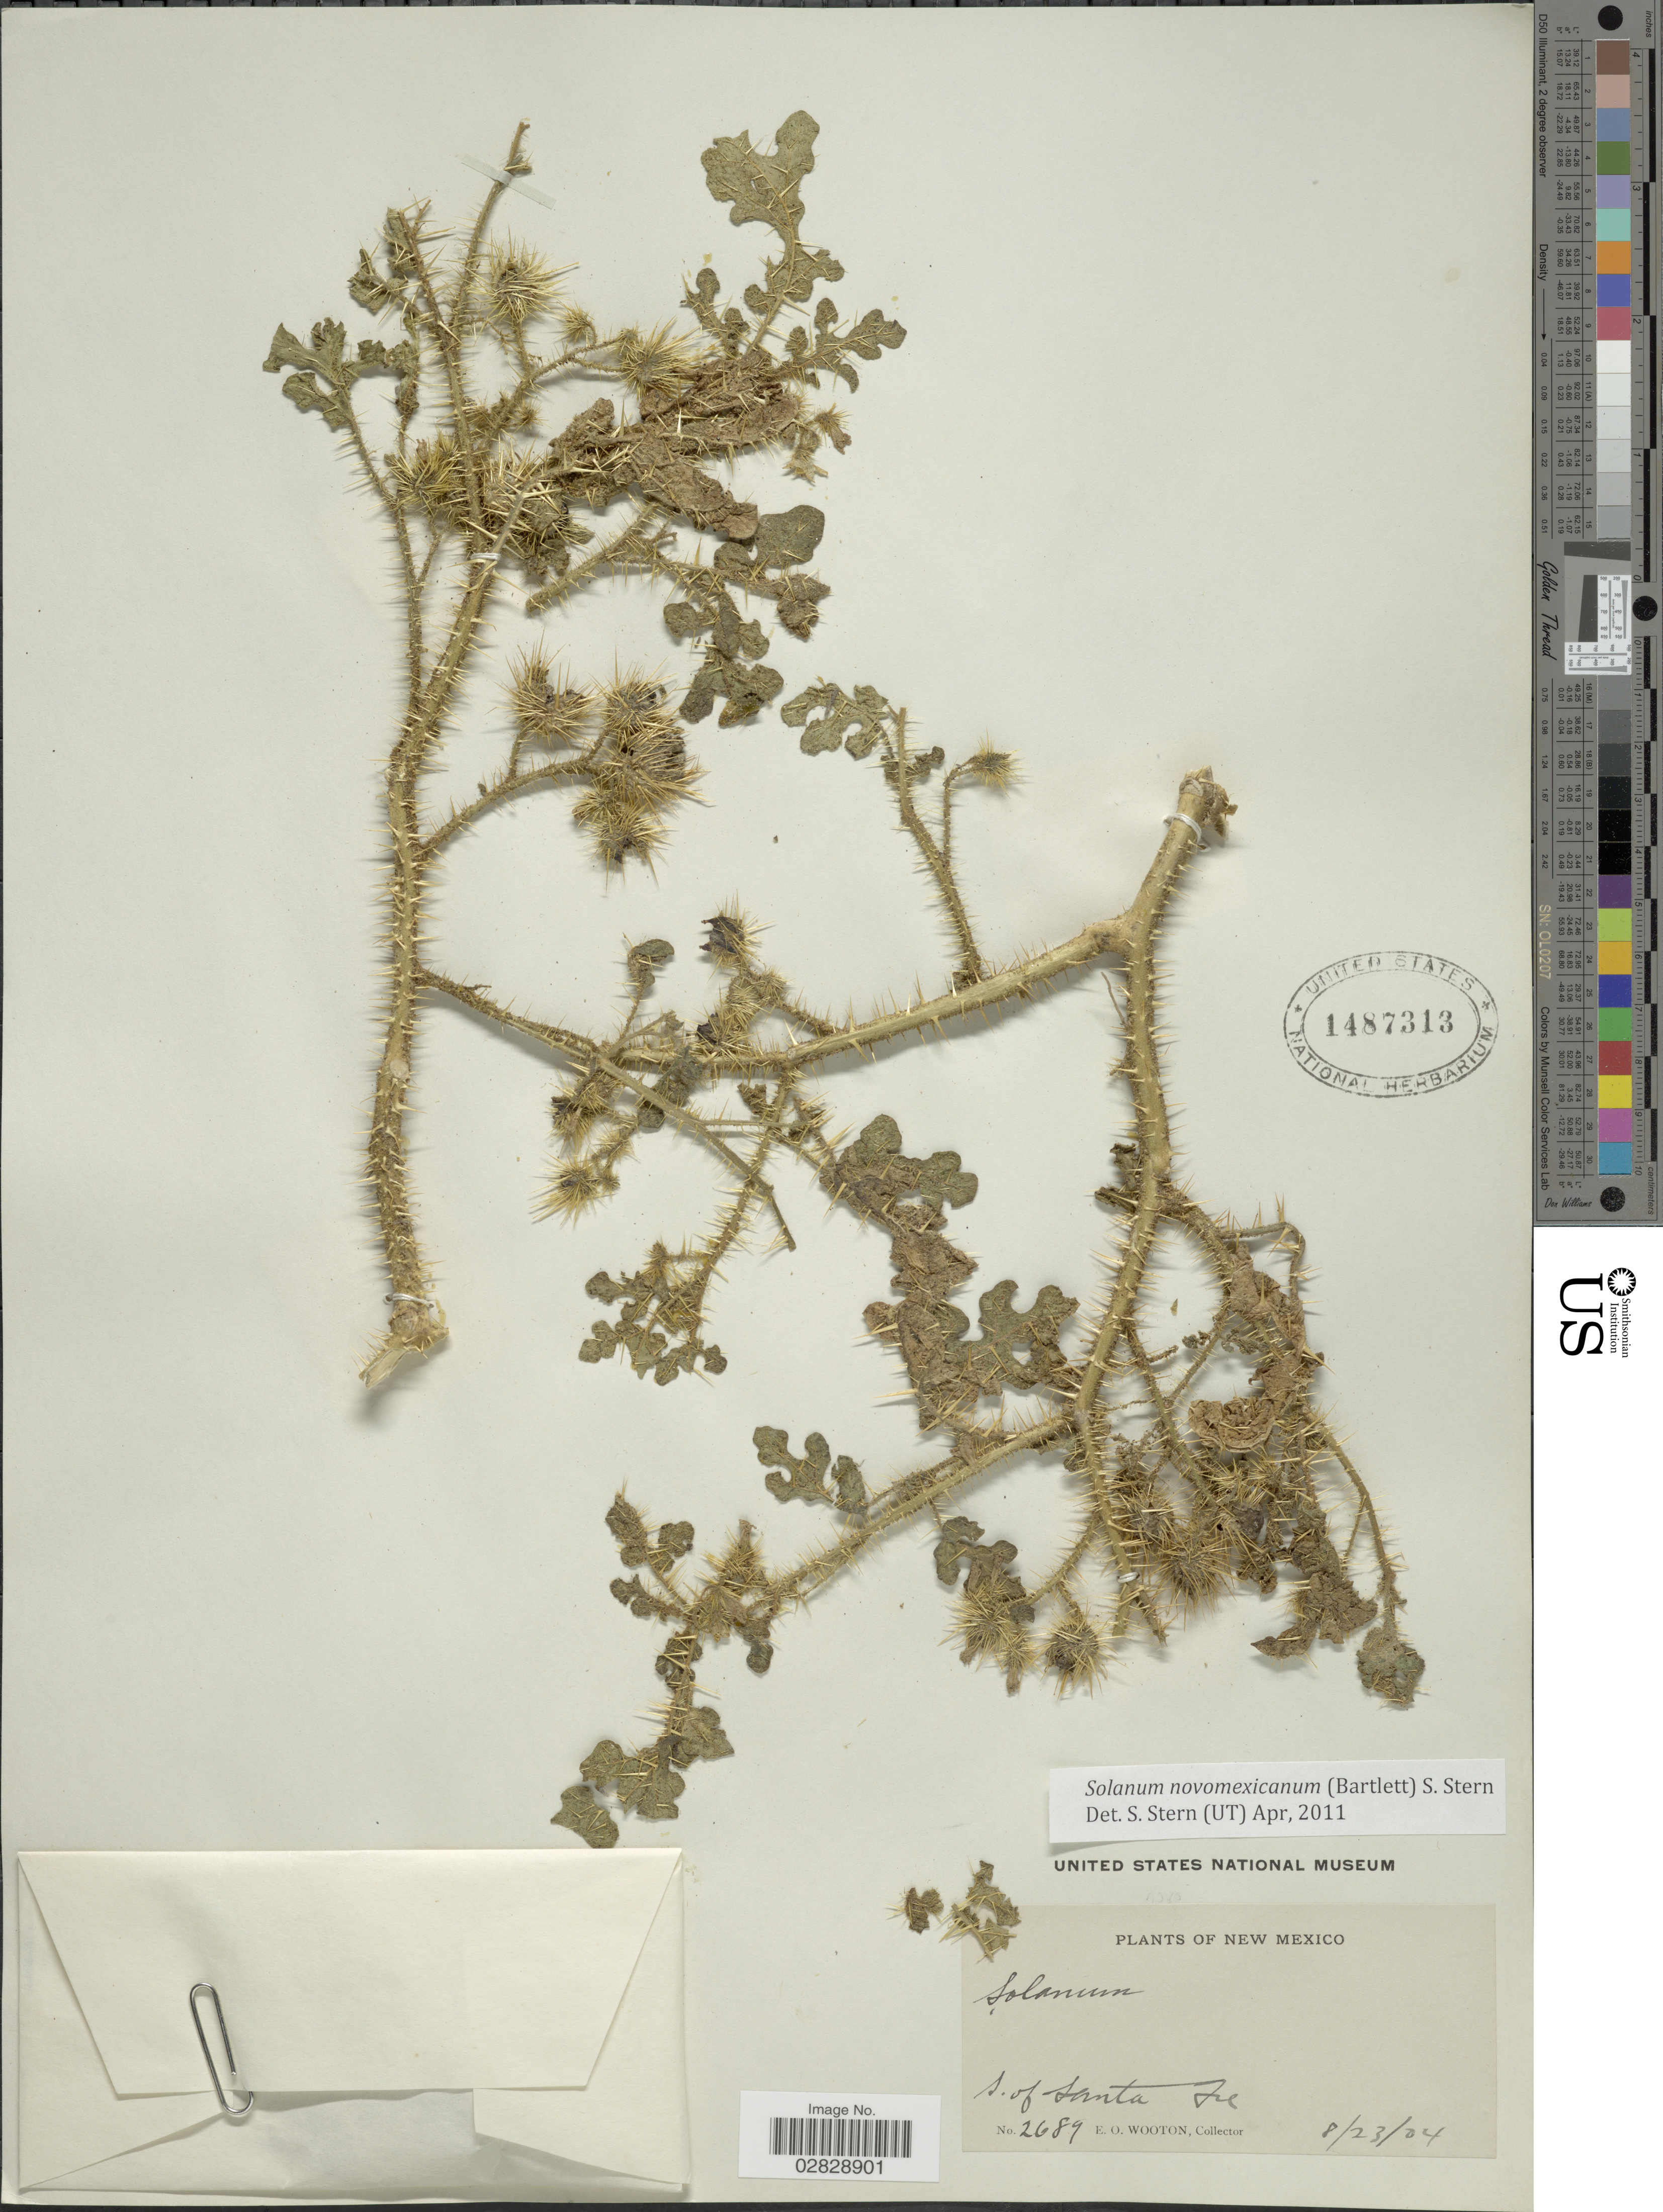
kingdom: Plantae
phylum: Tracheophyta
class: Magnoliopsida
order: Solanales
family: Solanaceae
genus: Solanum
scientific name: Solanum novomexicanum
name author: (Bartlett) S.R. Stern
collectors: E. O. Wooton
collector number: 2689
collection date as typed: Transcribed d/m/y: 23/8/34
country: United States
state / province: New Mexico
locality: S. of Santa Fe.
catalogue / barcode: US 1487313